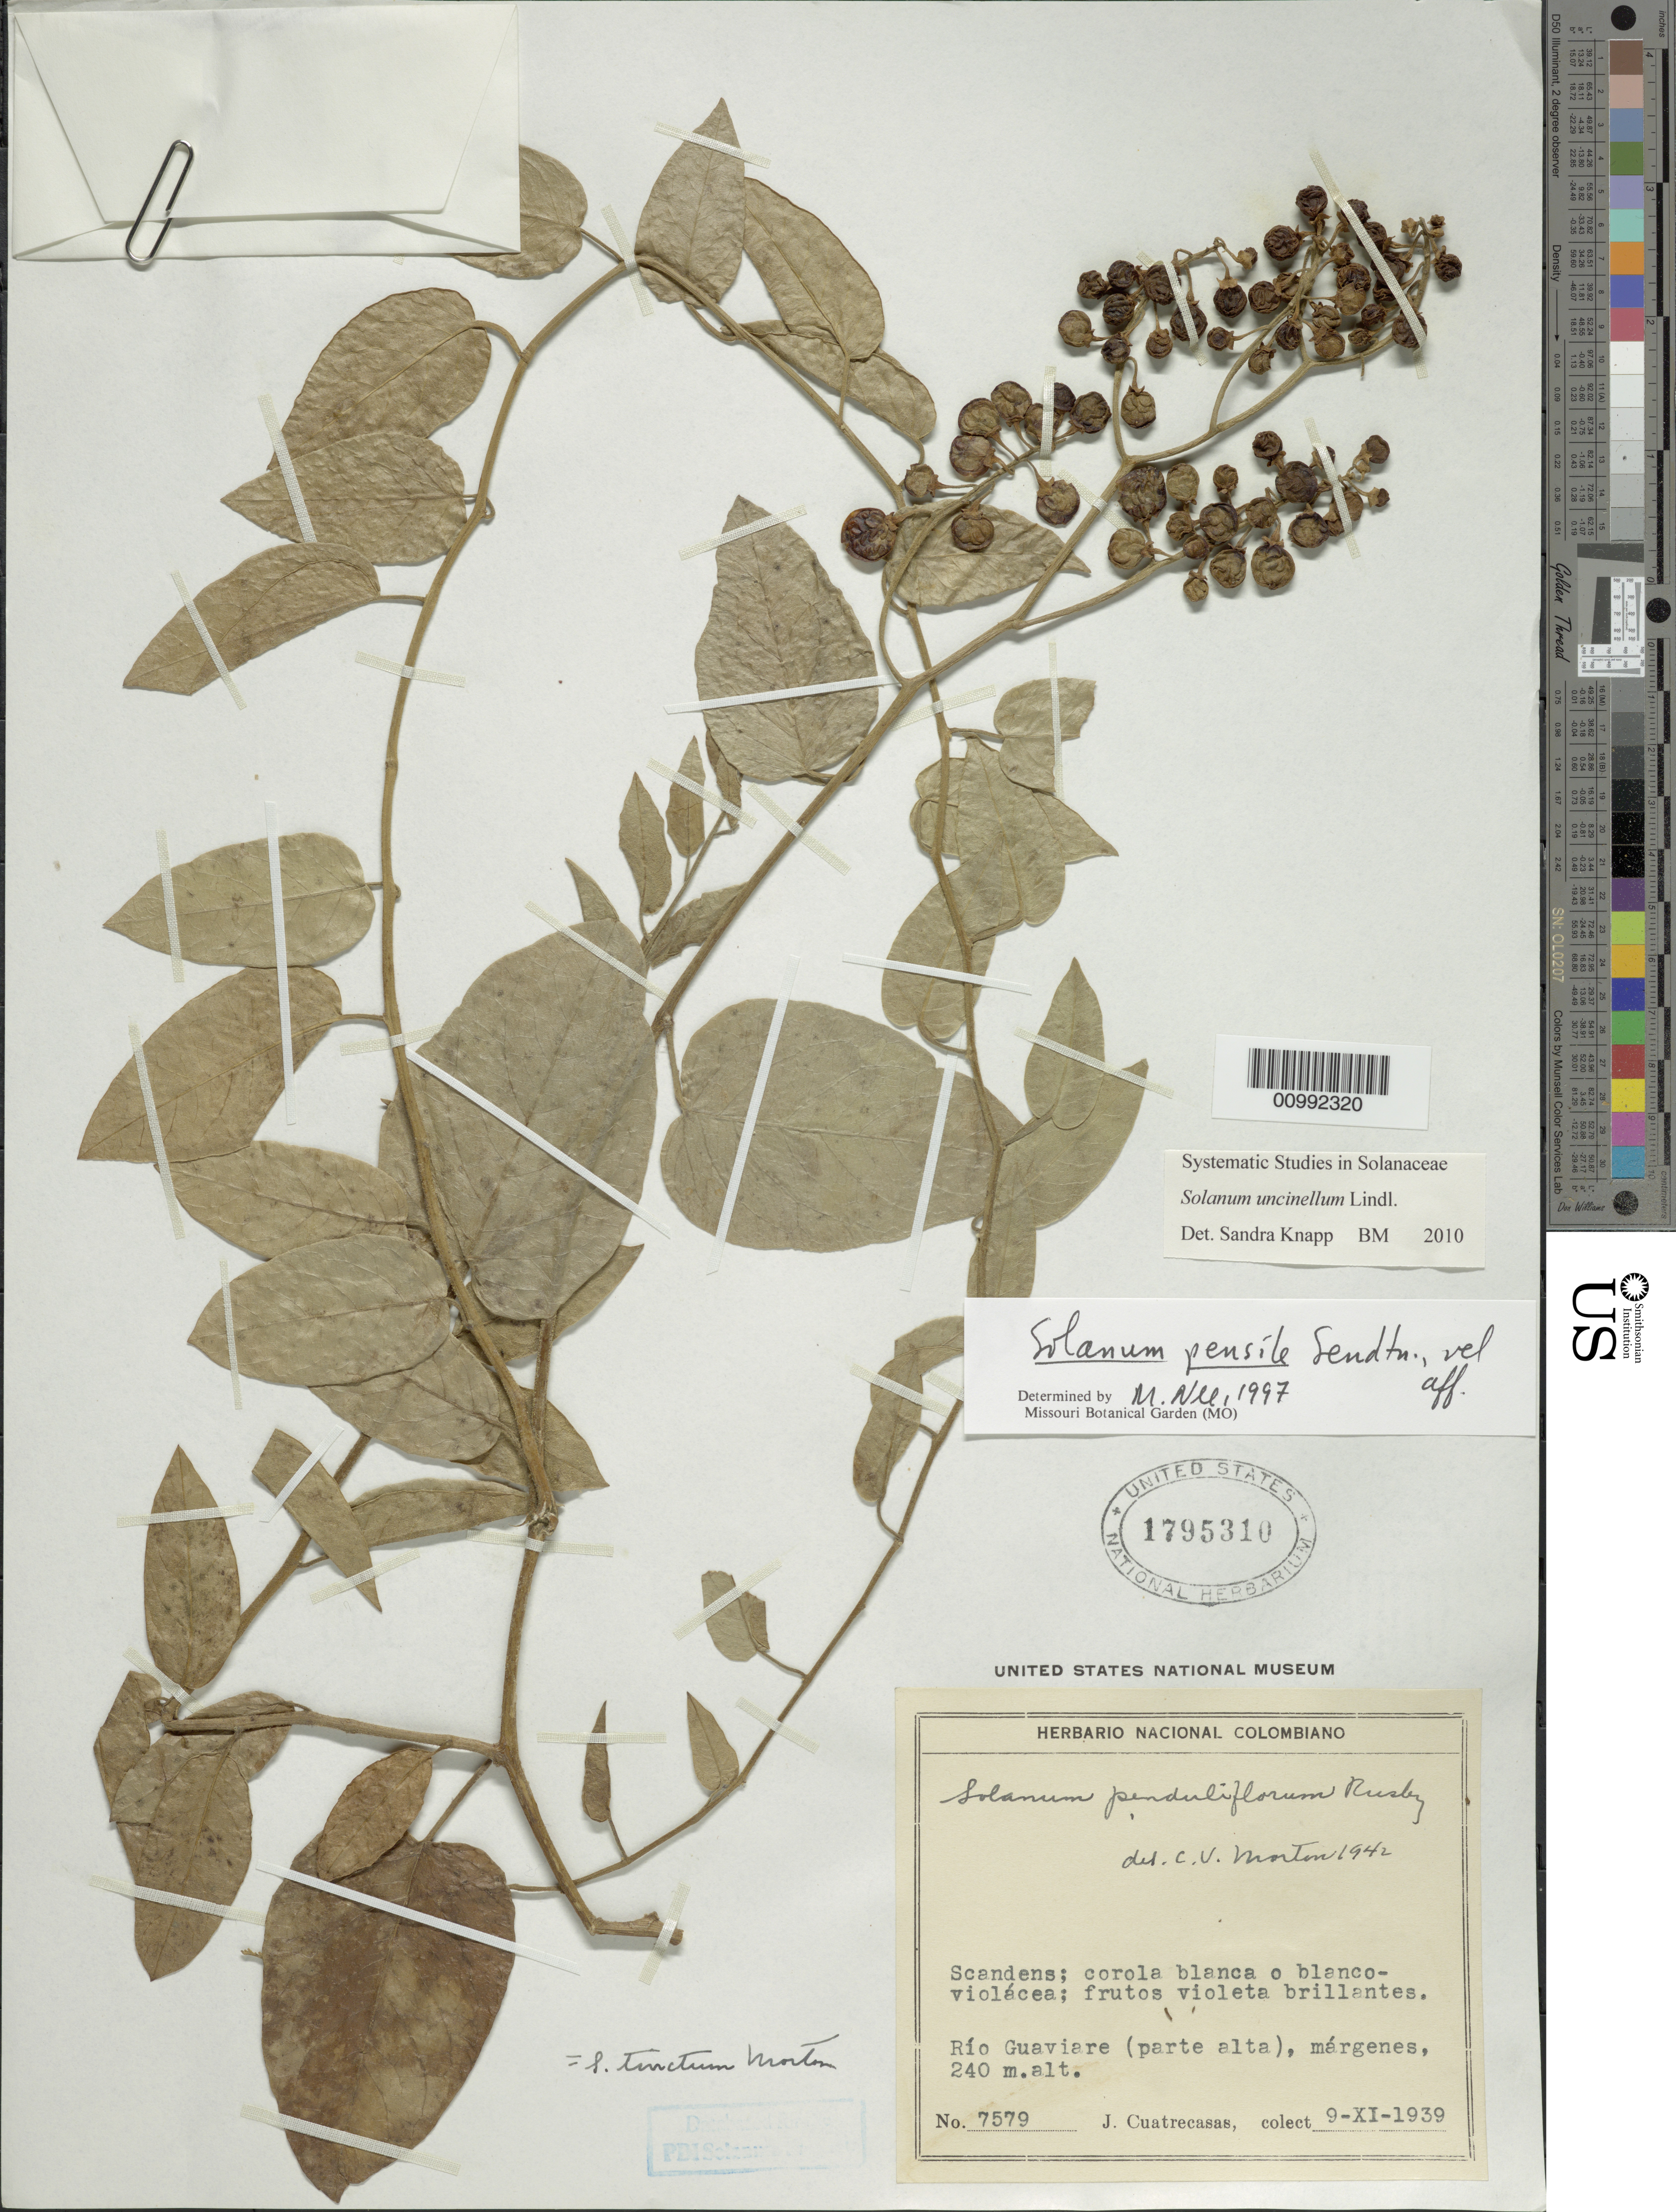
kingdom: Plantae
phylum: Tracheophyta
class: Magnoliopsida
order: Solanales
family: Solanaceae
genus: Solanum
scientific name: Solanum uncinellum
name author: Lindl.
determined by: Knapp, S. D.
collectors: J. Cuatrecasas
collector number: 7579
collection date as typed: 9 Nov 1939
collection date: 1939-11-09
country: Colombia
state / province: Guaviare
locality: Río Guaviara, (parte alta).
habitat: margenes del río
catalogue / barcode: US 1795310